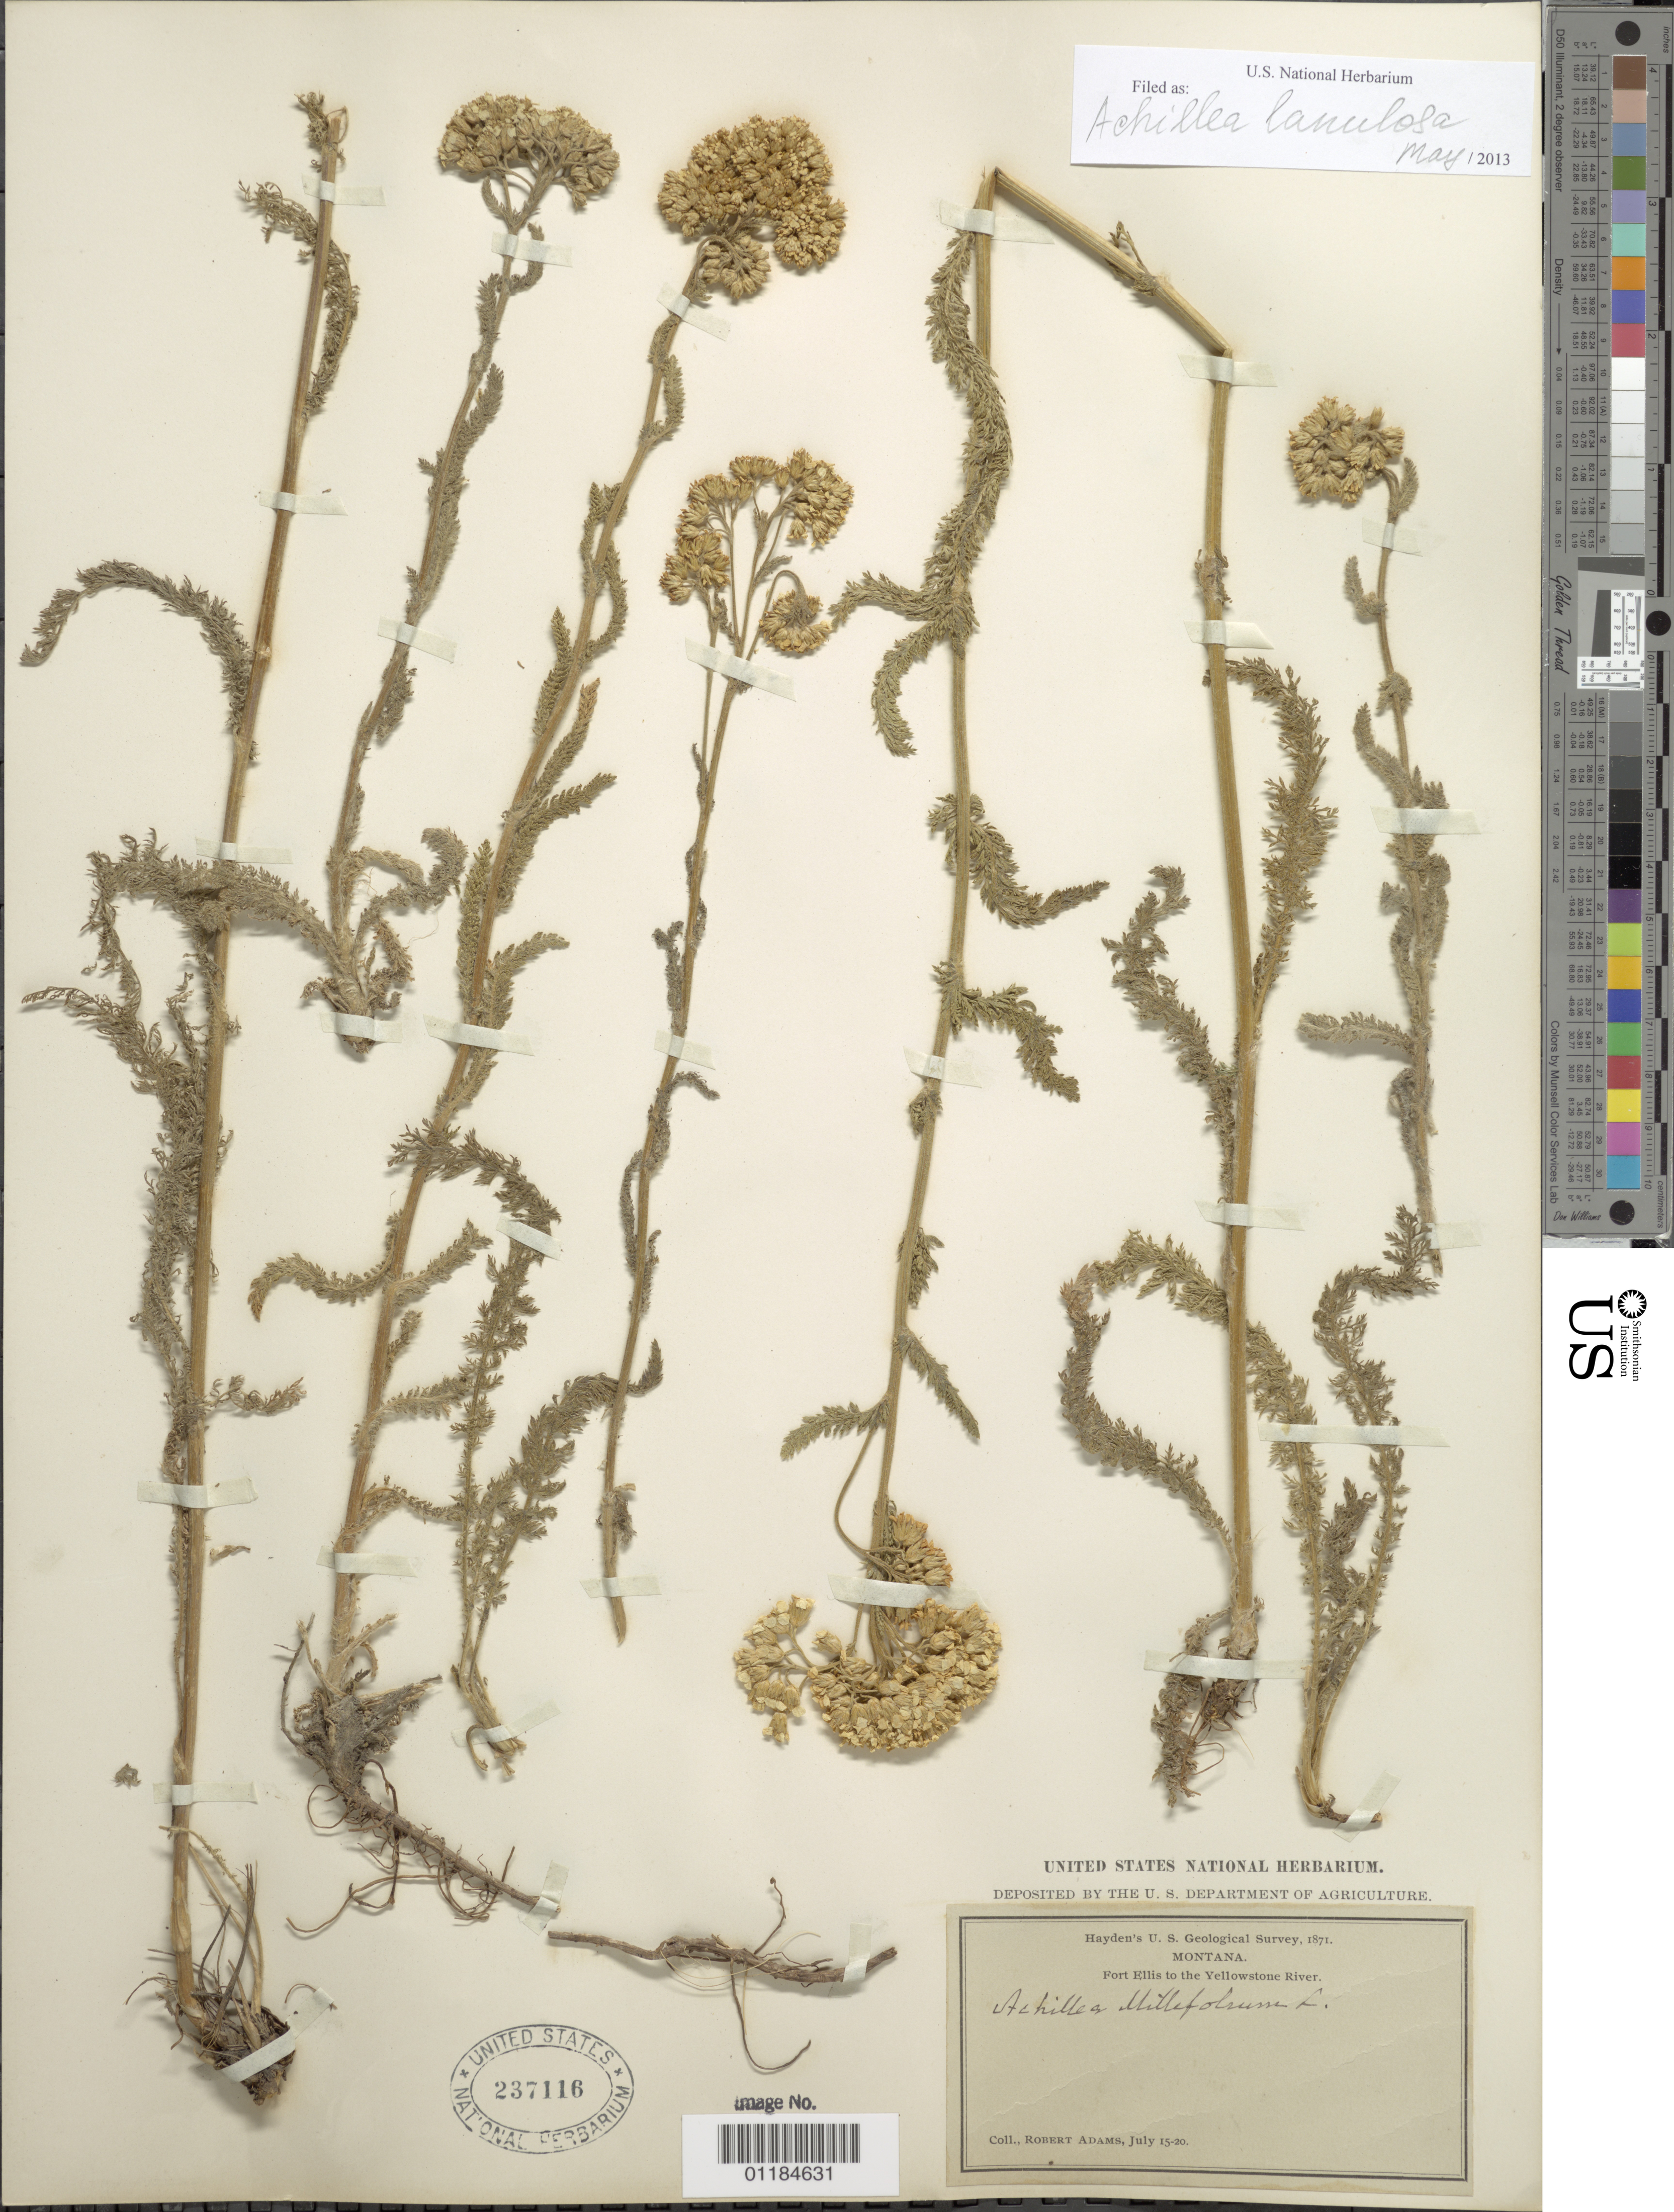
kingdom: Plantae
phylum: Tracheophyta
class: Magnoliopsida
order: Asterales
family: Asteraceae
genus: Achillea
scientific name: Achillea lanulosa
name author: Nutt.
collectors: R. Adams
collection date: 1871-07-15/1871-07-20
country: United States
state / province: Montana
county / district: Gallatin / Park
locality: Fort Ellis to the Yellowstone River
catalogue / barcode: US 237116